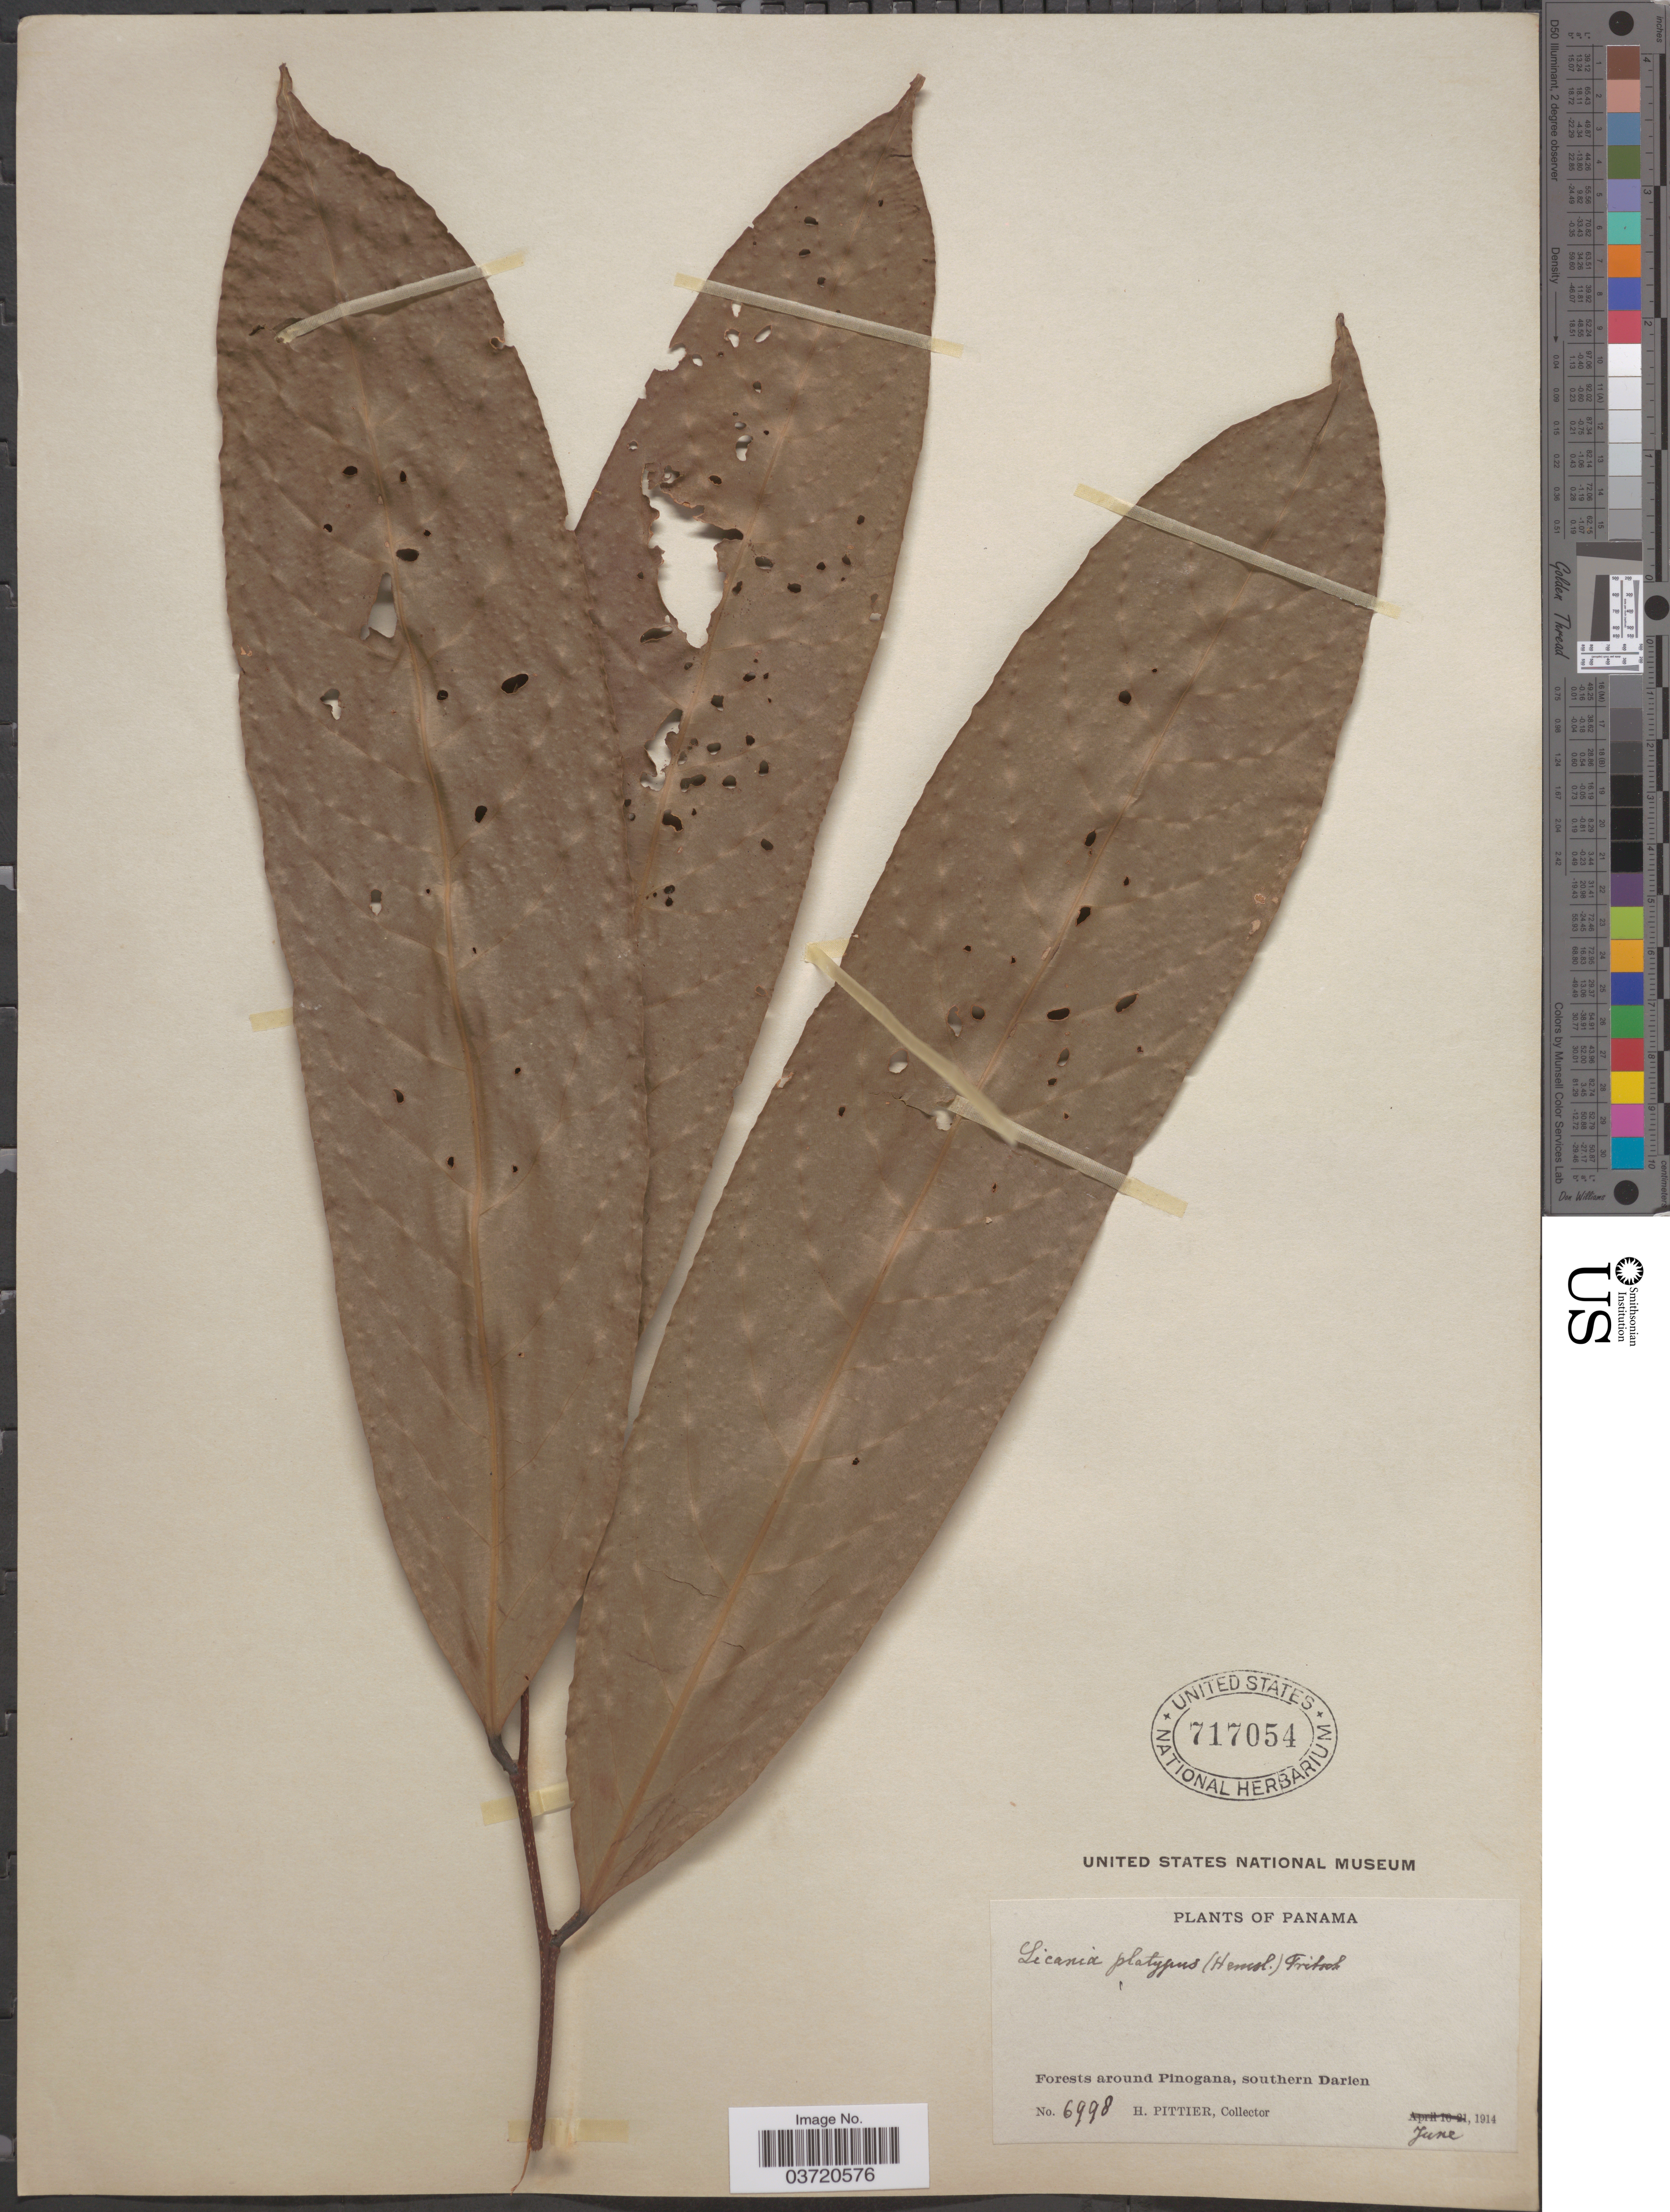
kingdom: Plantae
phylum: Tracheophyta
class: Magnoliopsida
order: Malpighiales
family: Chrysobalanaceae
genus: Moquilea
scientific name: Moquilea platypus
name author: Hemsl.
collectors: H. F. Pittier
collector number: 6998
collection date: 1914-06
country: Panama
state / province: Darien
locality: Forests around Pinogana, southern Darien.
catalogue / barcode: US 717054